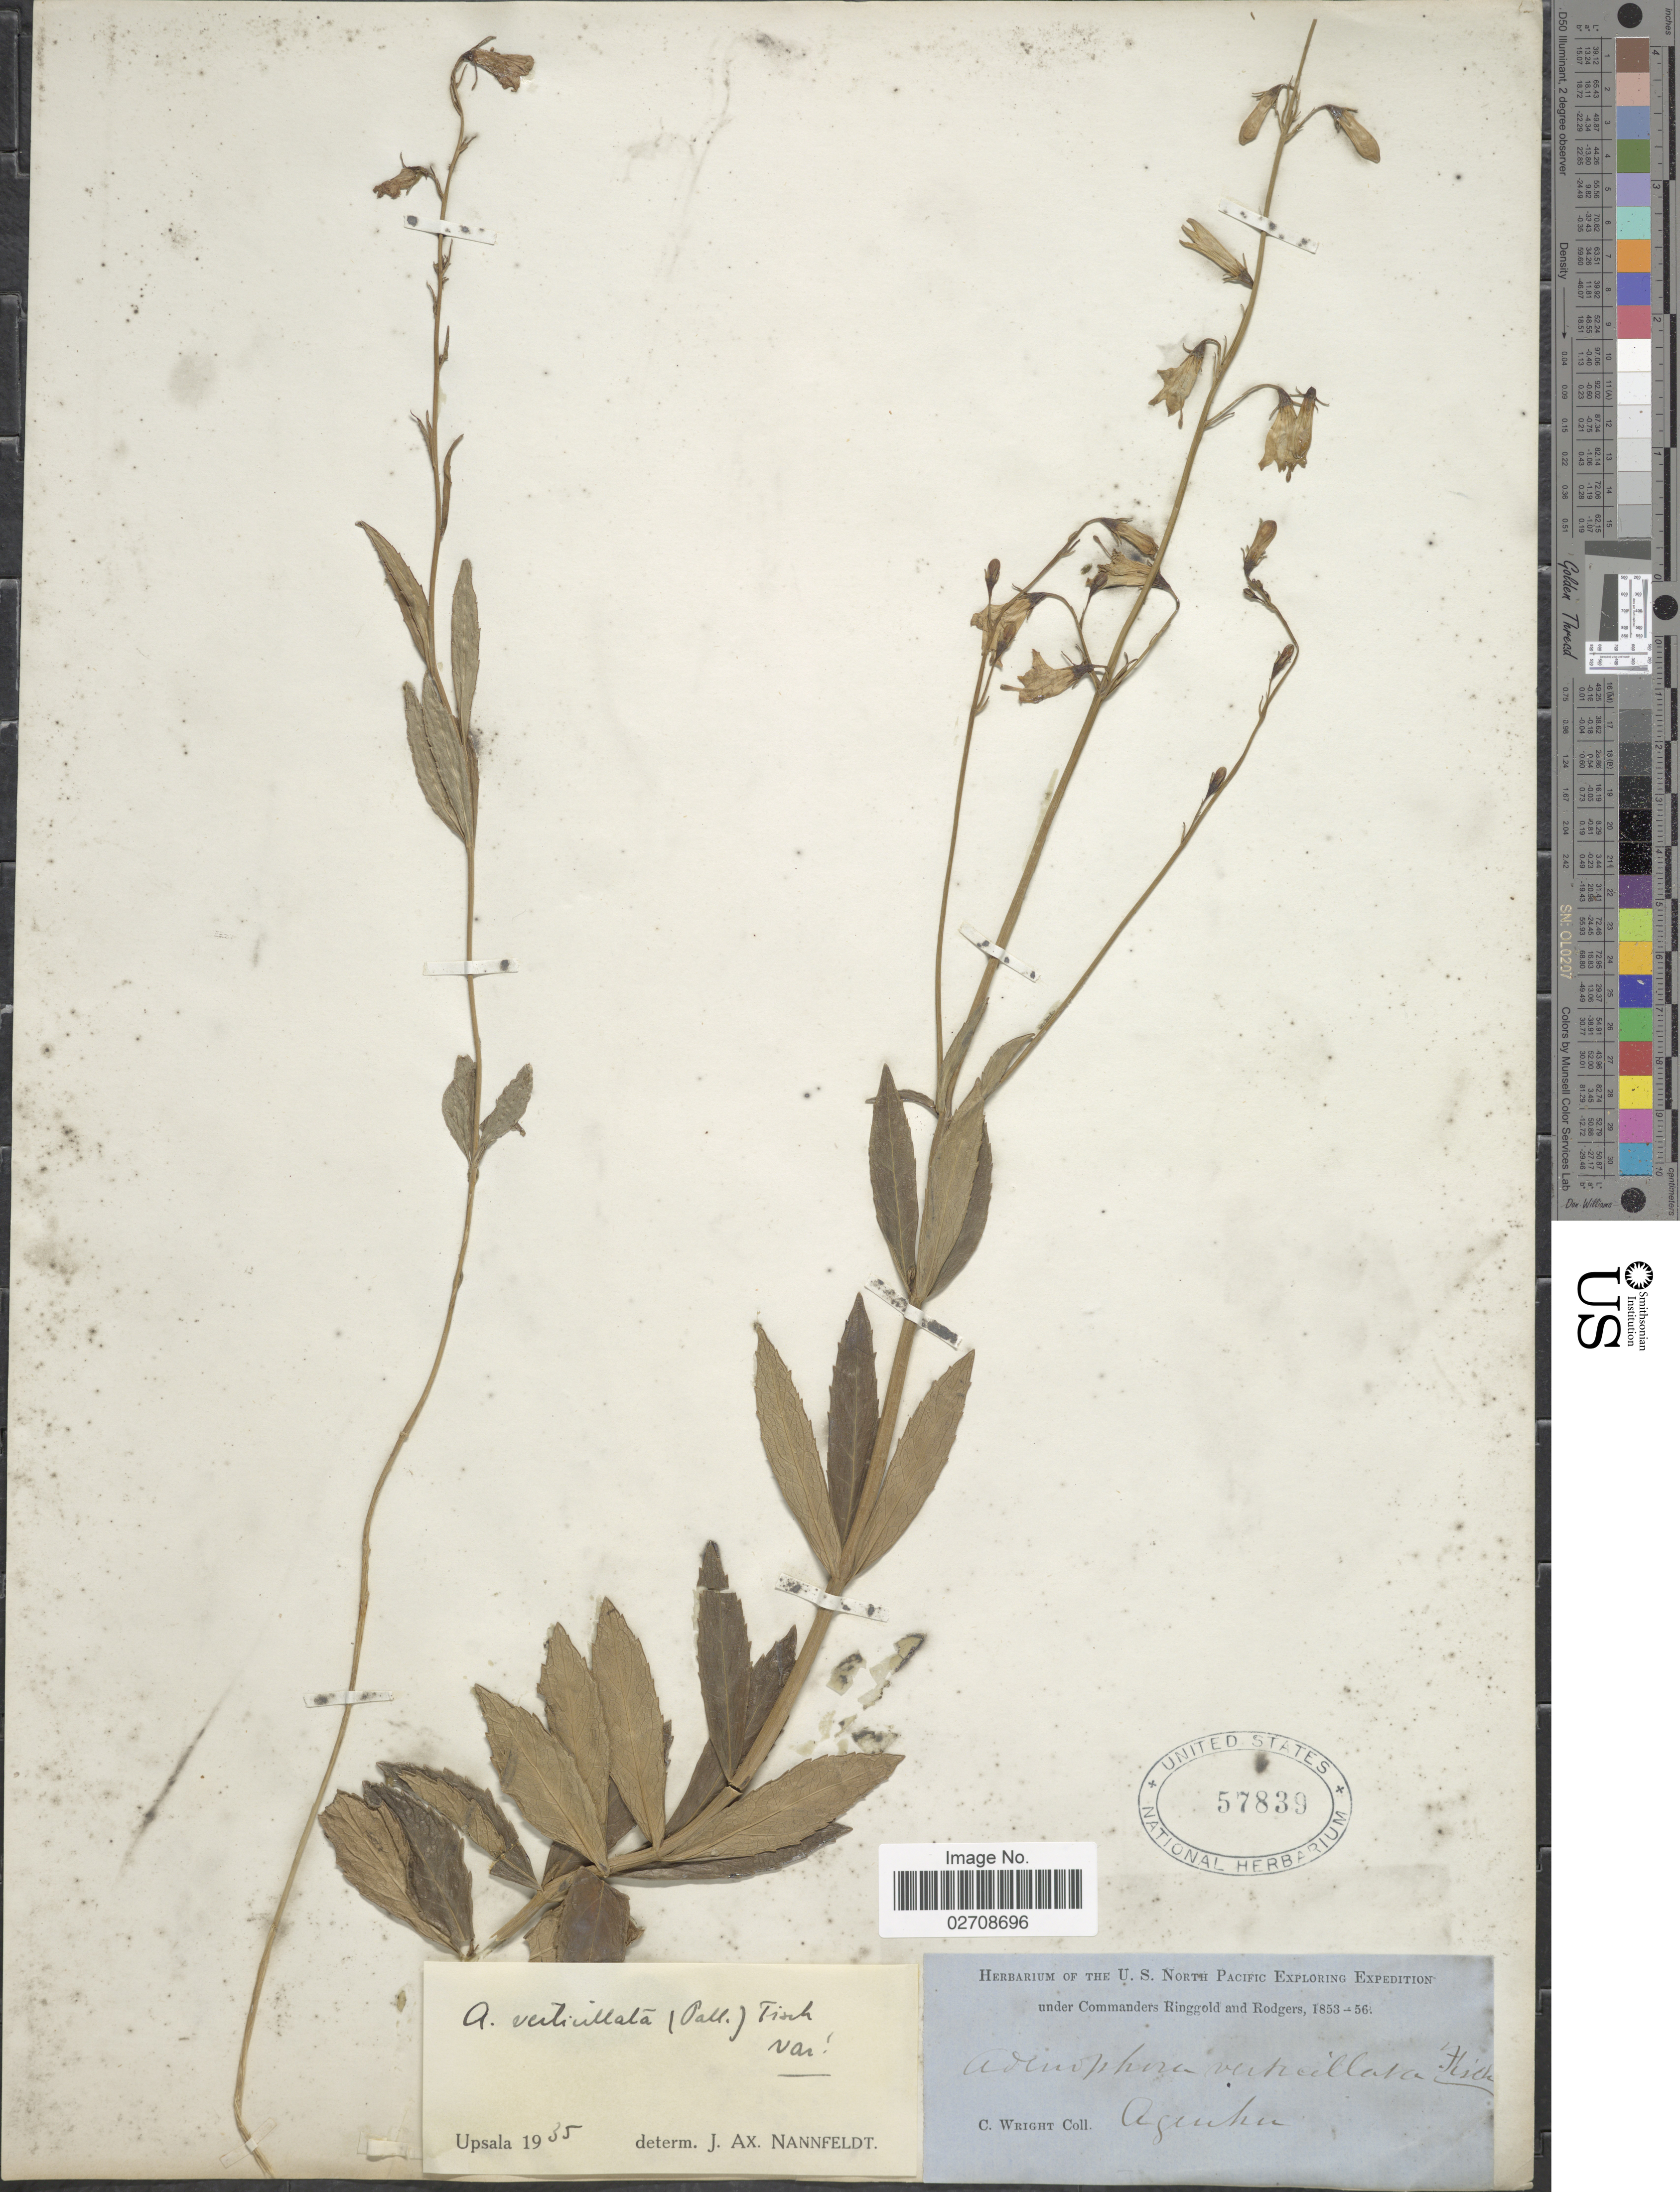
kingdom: Plantae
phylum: Tracheophyta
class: Magnoliopsida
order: Asterales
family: Campanulaceae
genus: Adenophora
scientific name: Adenophora verticillata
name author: Fisch.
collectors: C. Wright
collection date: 1853/1856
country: Japan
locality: Agenhu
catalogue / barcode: US 57839